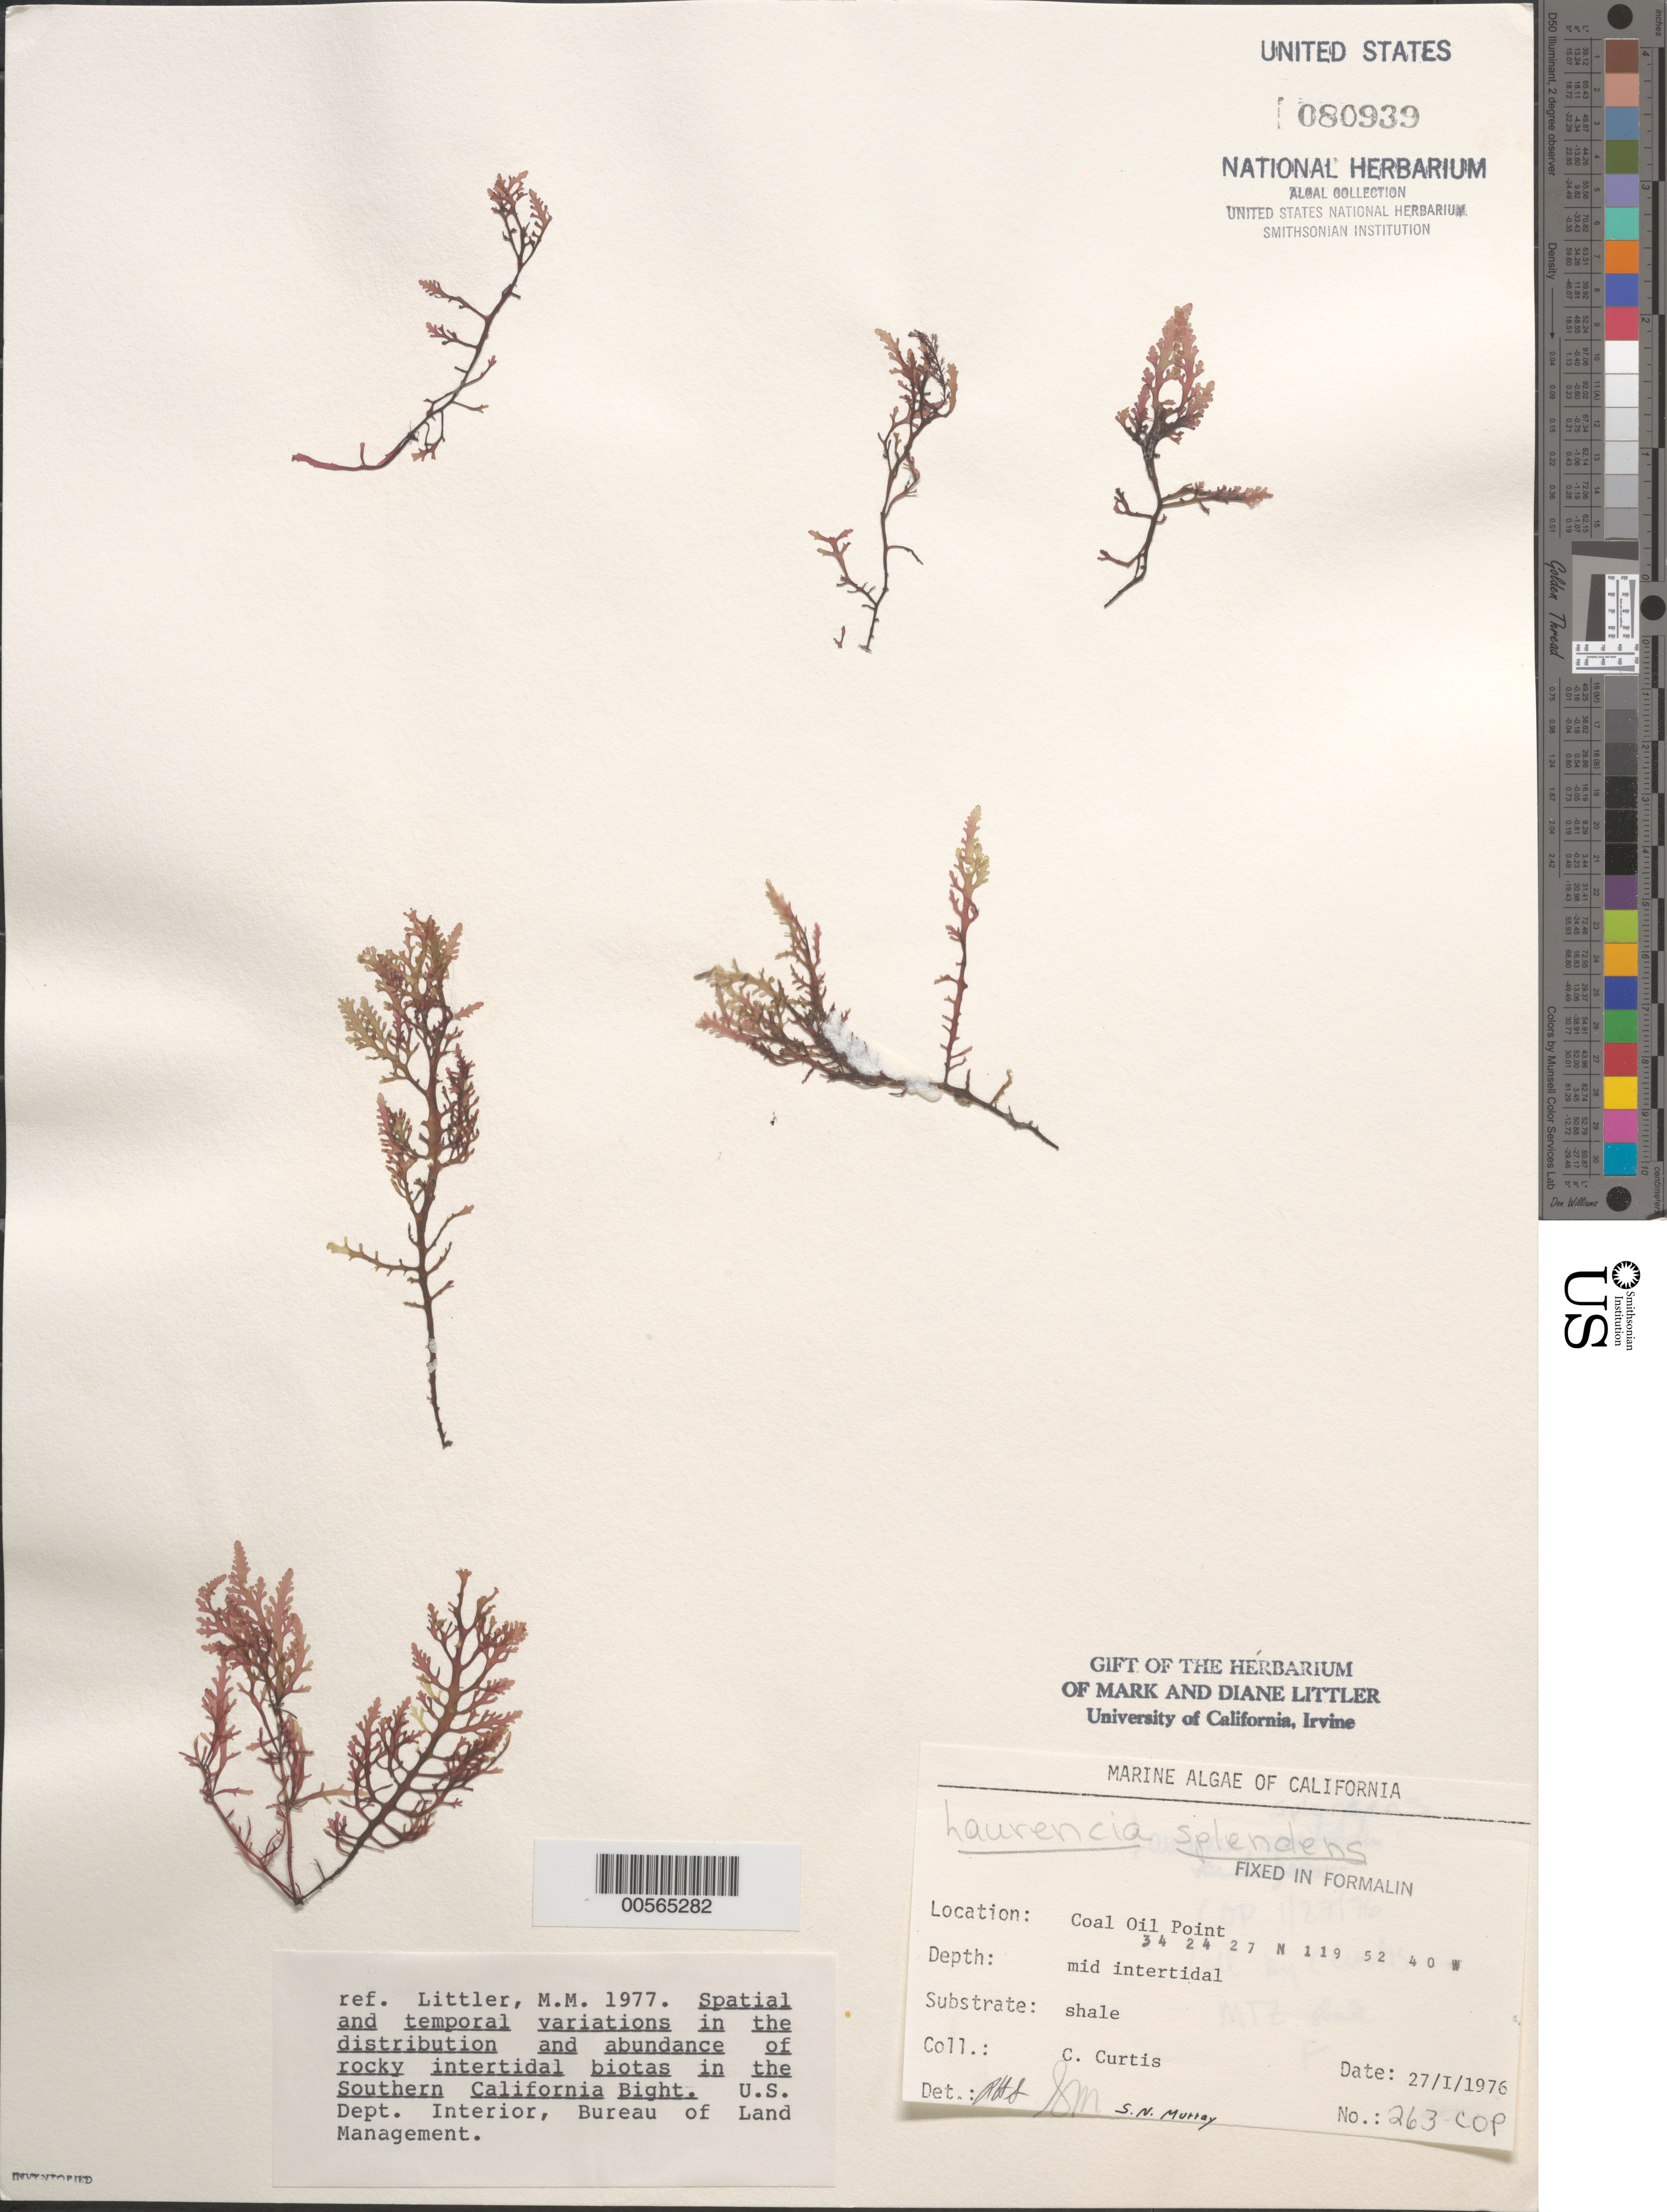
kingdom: Plantae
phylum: Rhodophyta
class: Florideophyceae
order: Ceramiales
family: Rhodomelaceae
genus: Osmundea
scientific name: Osmundea splendens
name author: (Hollenb.) K.W. Nam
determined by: Algae name updating Project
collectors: C. Curtis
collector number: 263-cop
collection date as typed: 27 Jan 1976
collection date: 1976-01-27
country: United States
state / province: California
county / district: Santa Barbara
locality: Coal Oil Point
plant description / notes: BLM-SOCALBIGHT Rocky Intertidal Survey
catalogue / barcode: US 80939